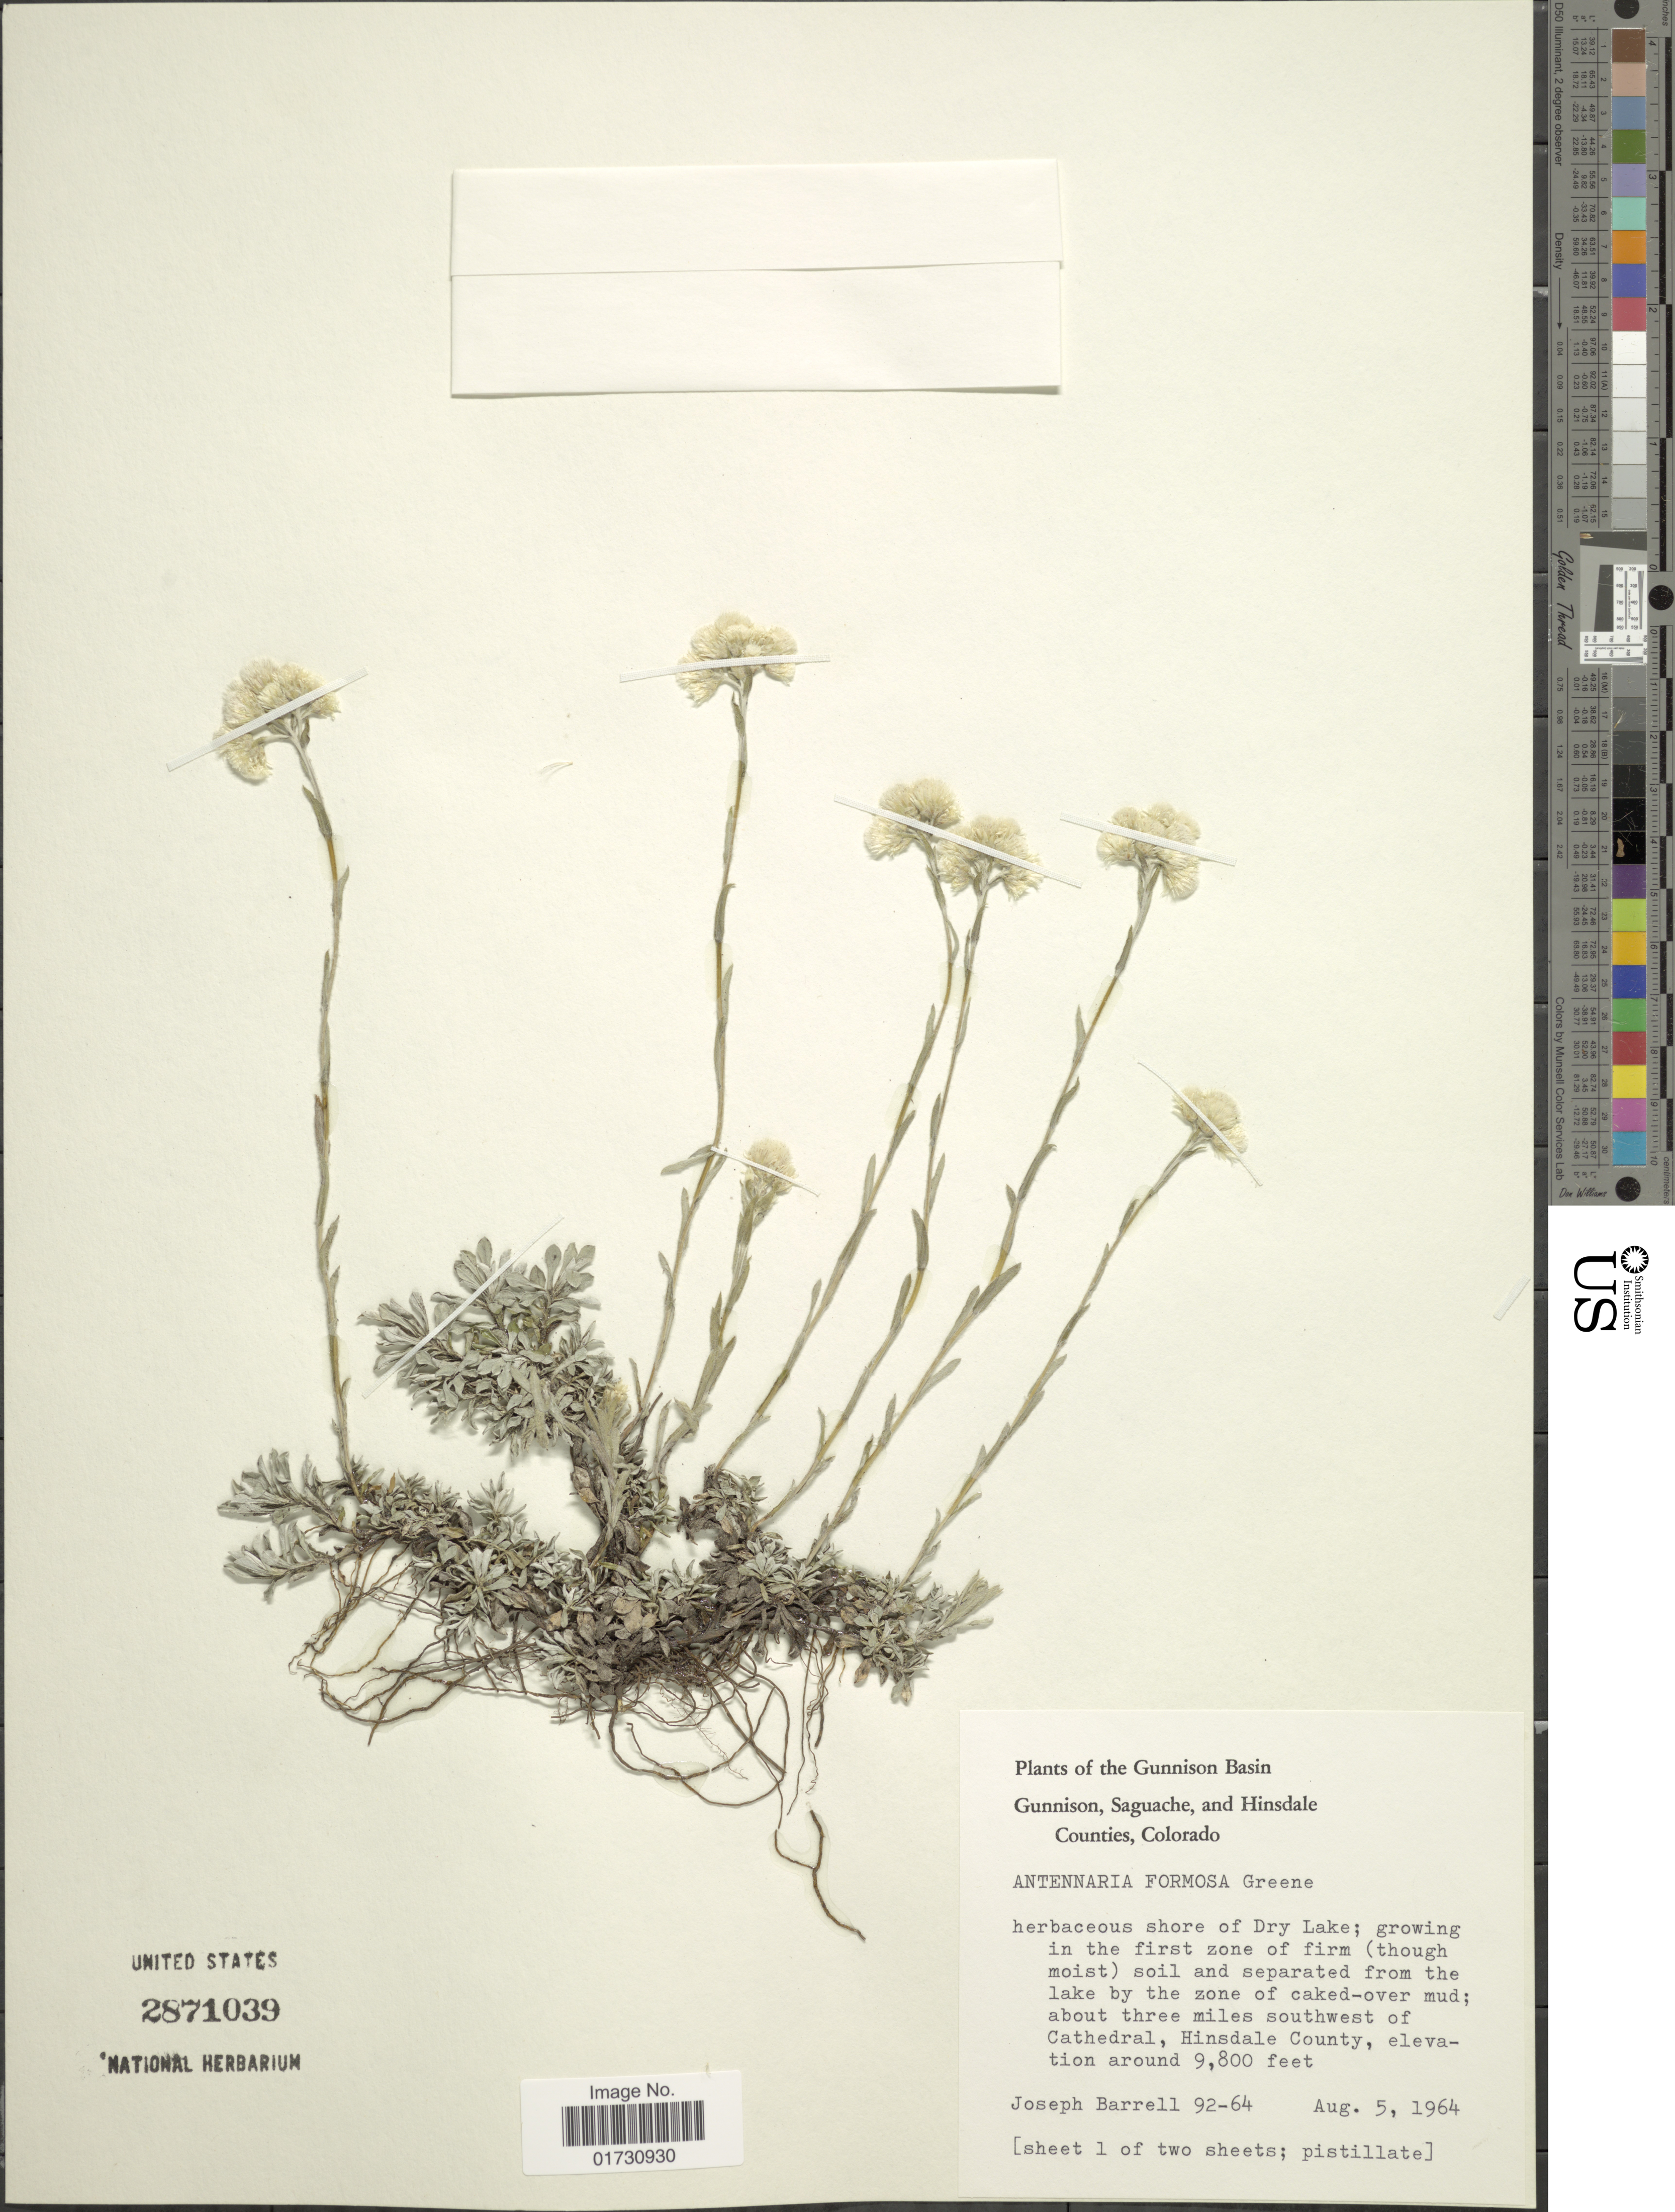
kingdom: Plantae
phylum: Tracheophyta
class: Magnoliopsida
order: Asterales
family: Asteraceae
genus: Antennaria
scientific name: Antennaria formosa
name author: Greene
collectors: J. Barrell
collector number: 92-64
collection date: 1964-08-05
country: United States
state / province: Colorado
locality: Gunnison Basin, About three miles southwest of Cathedral, Hinsdale County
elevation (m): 2987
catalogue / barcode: US 2871039